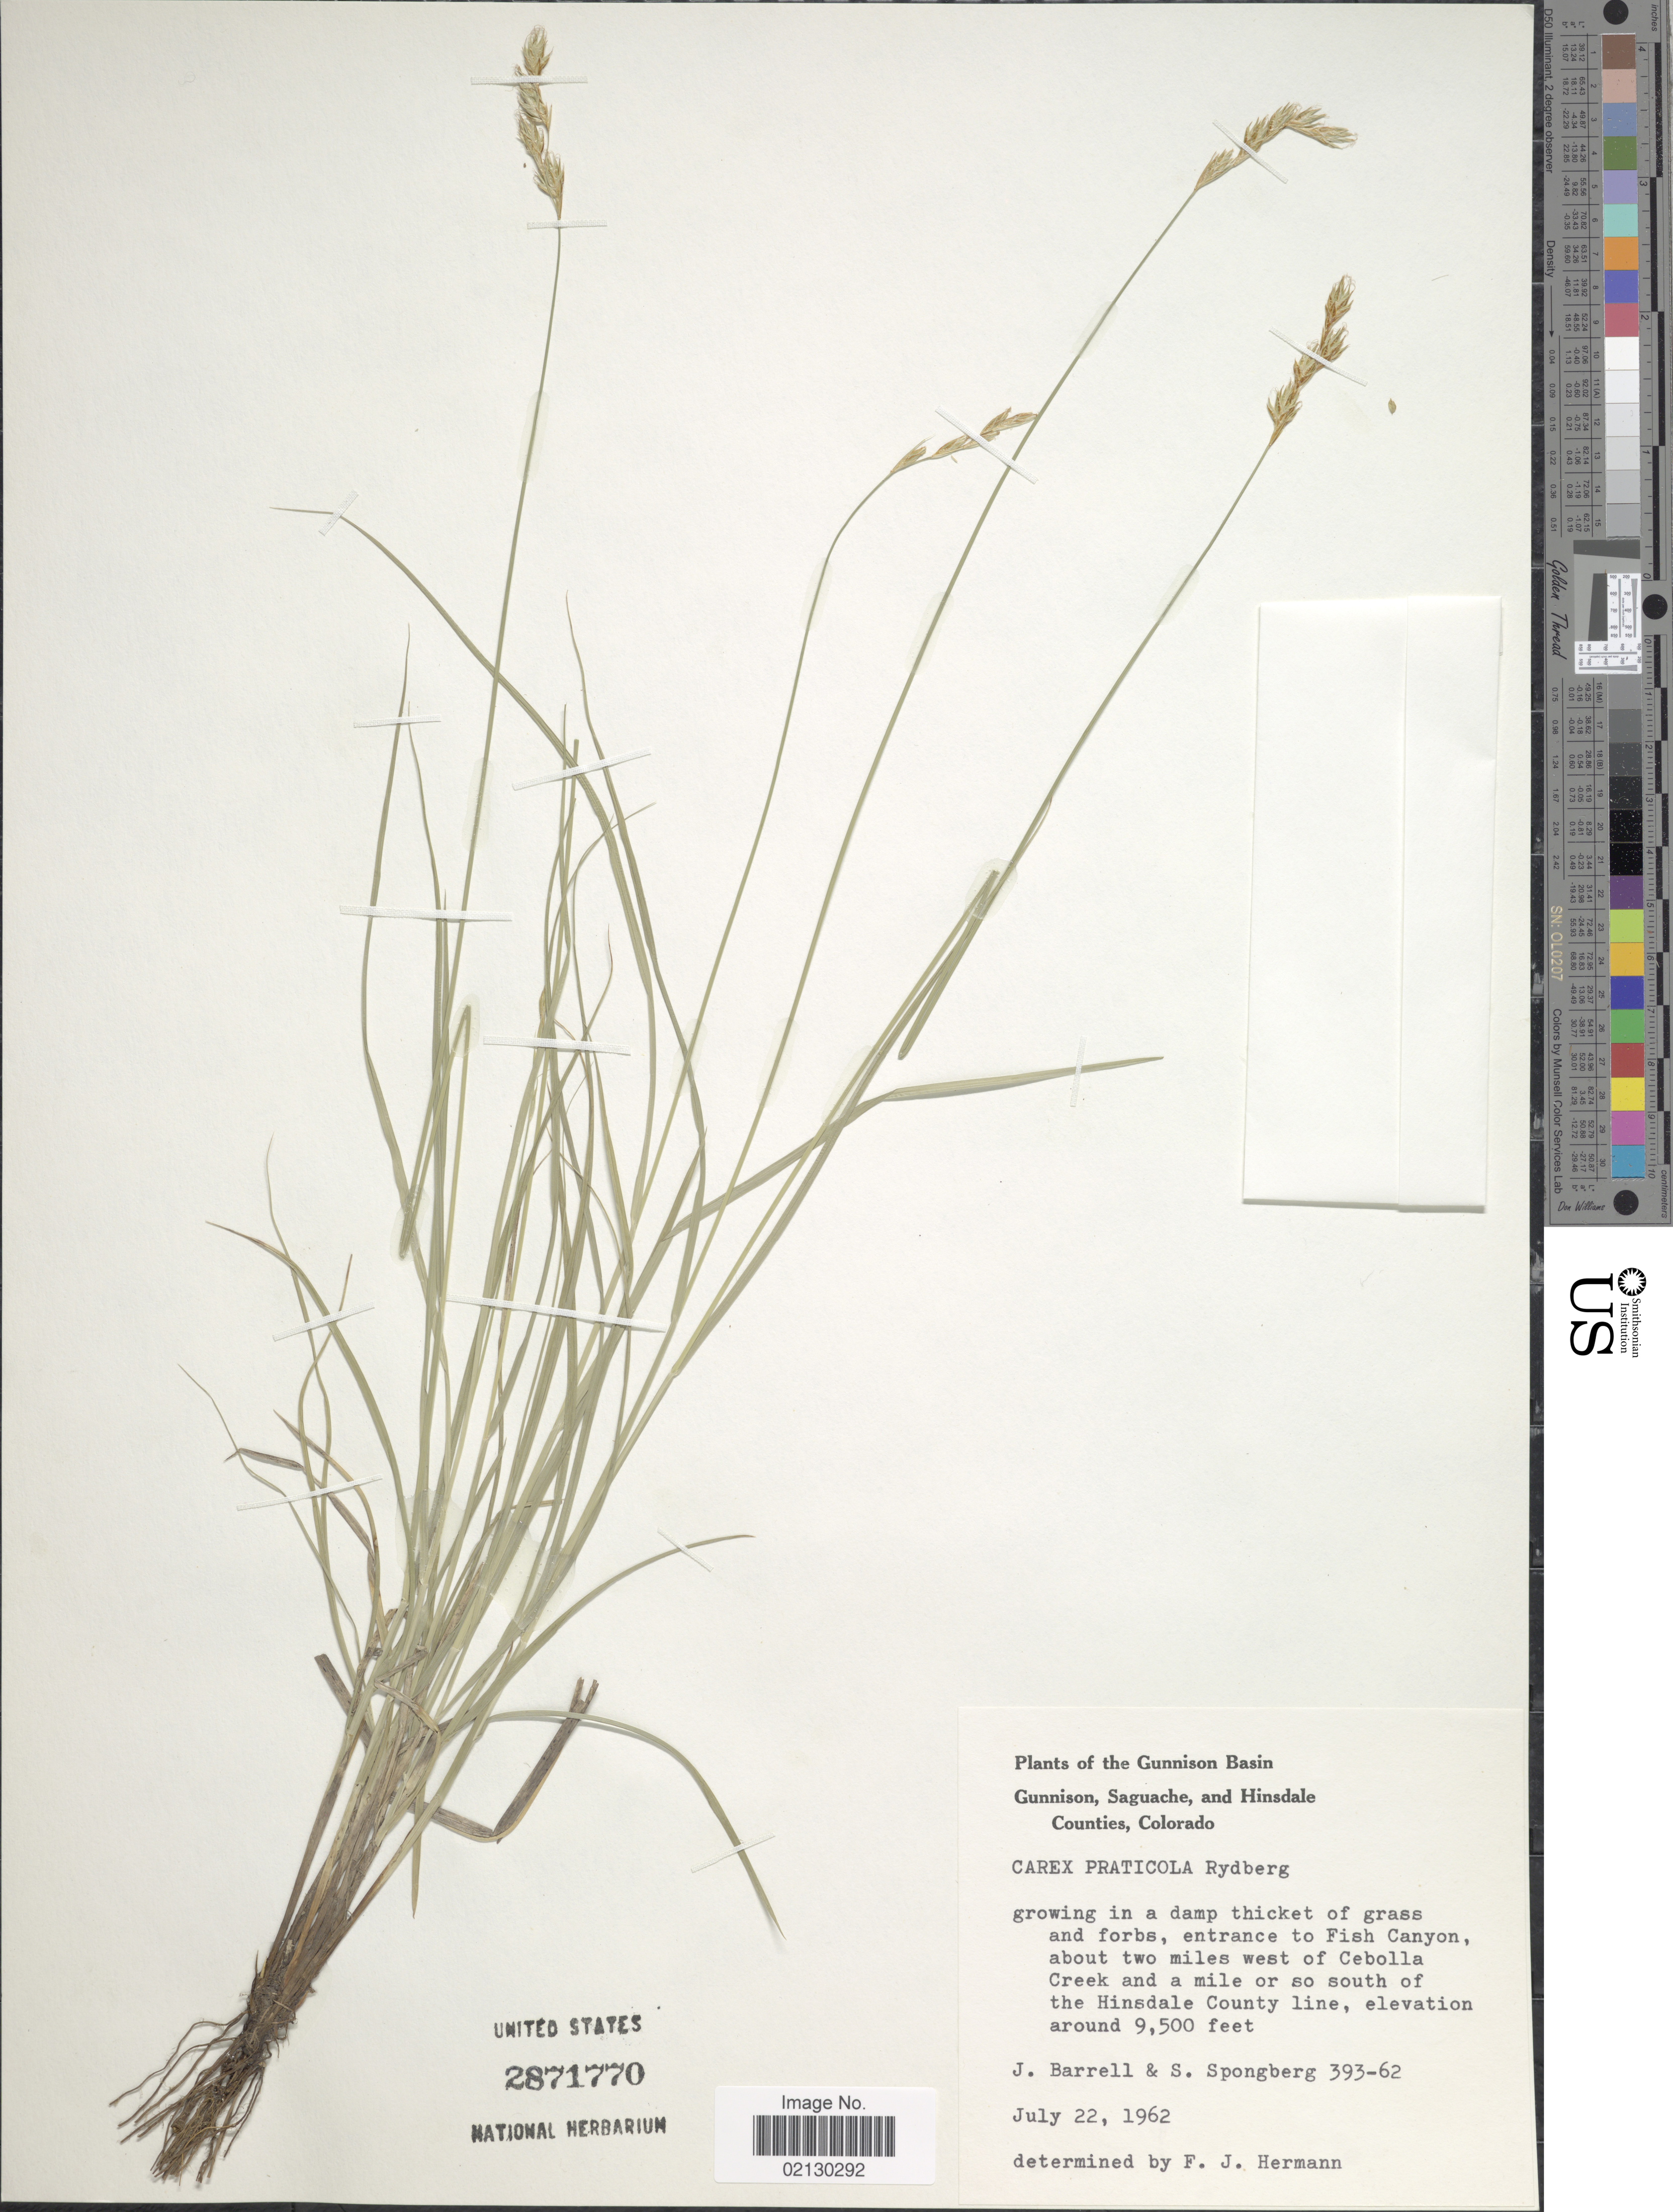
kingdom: Plantae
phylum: Tracheophyta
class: Liliopsida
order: Poales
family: Cyperaceae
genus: Carex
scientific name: Carex praticola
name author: Rydb.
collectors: J. Barrell & S. A.Spongberg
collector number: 393-62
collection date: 1962-07-22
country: United States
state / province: Colorado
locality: The Gunnison Basin, Gunnison, Saguache, and Hinsdale Counties. Entrance to Fish Canyon, about two miles west of Cebolla Creek and a mile or so south of the Hinsdale County line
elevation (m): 2896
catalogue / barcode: US 2871770